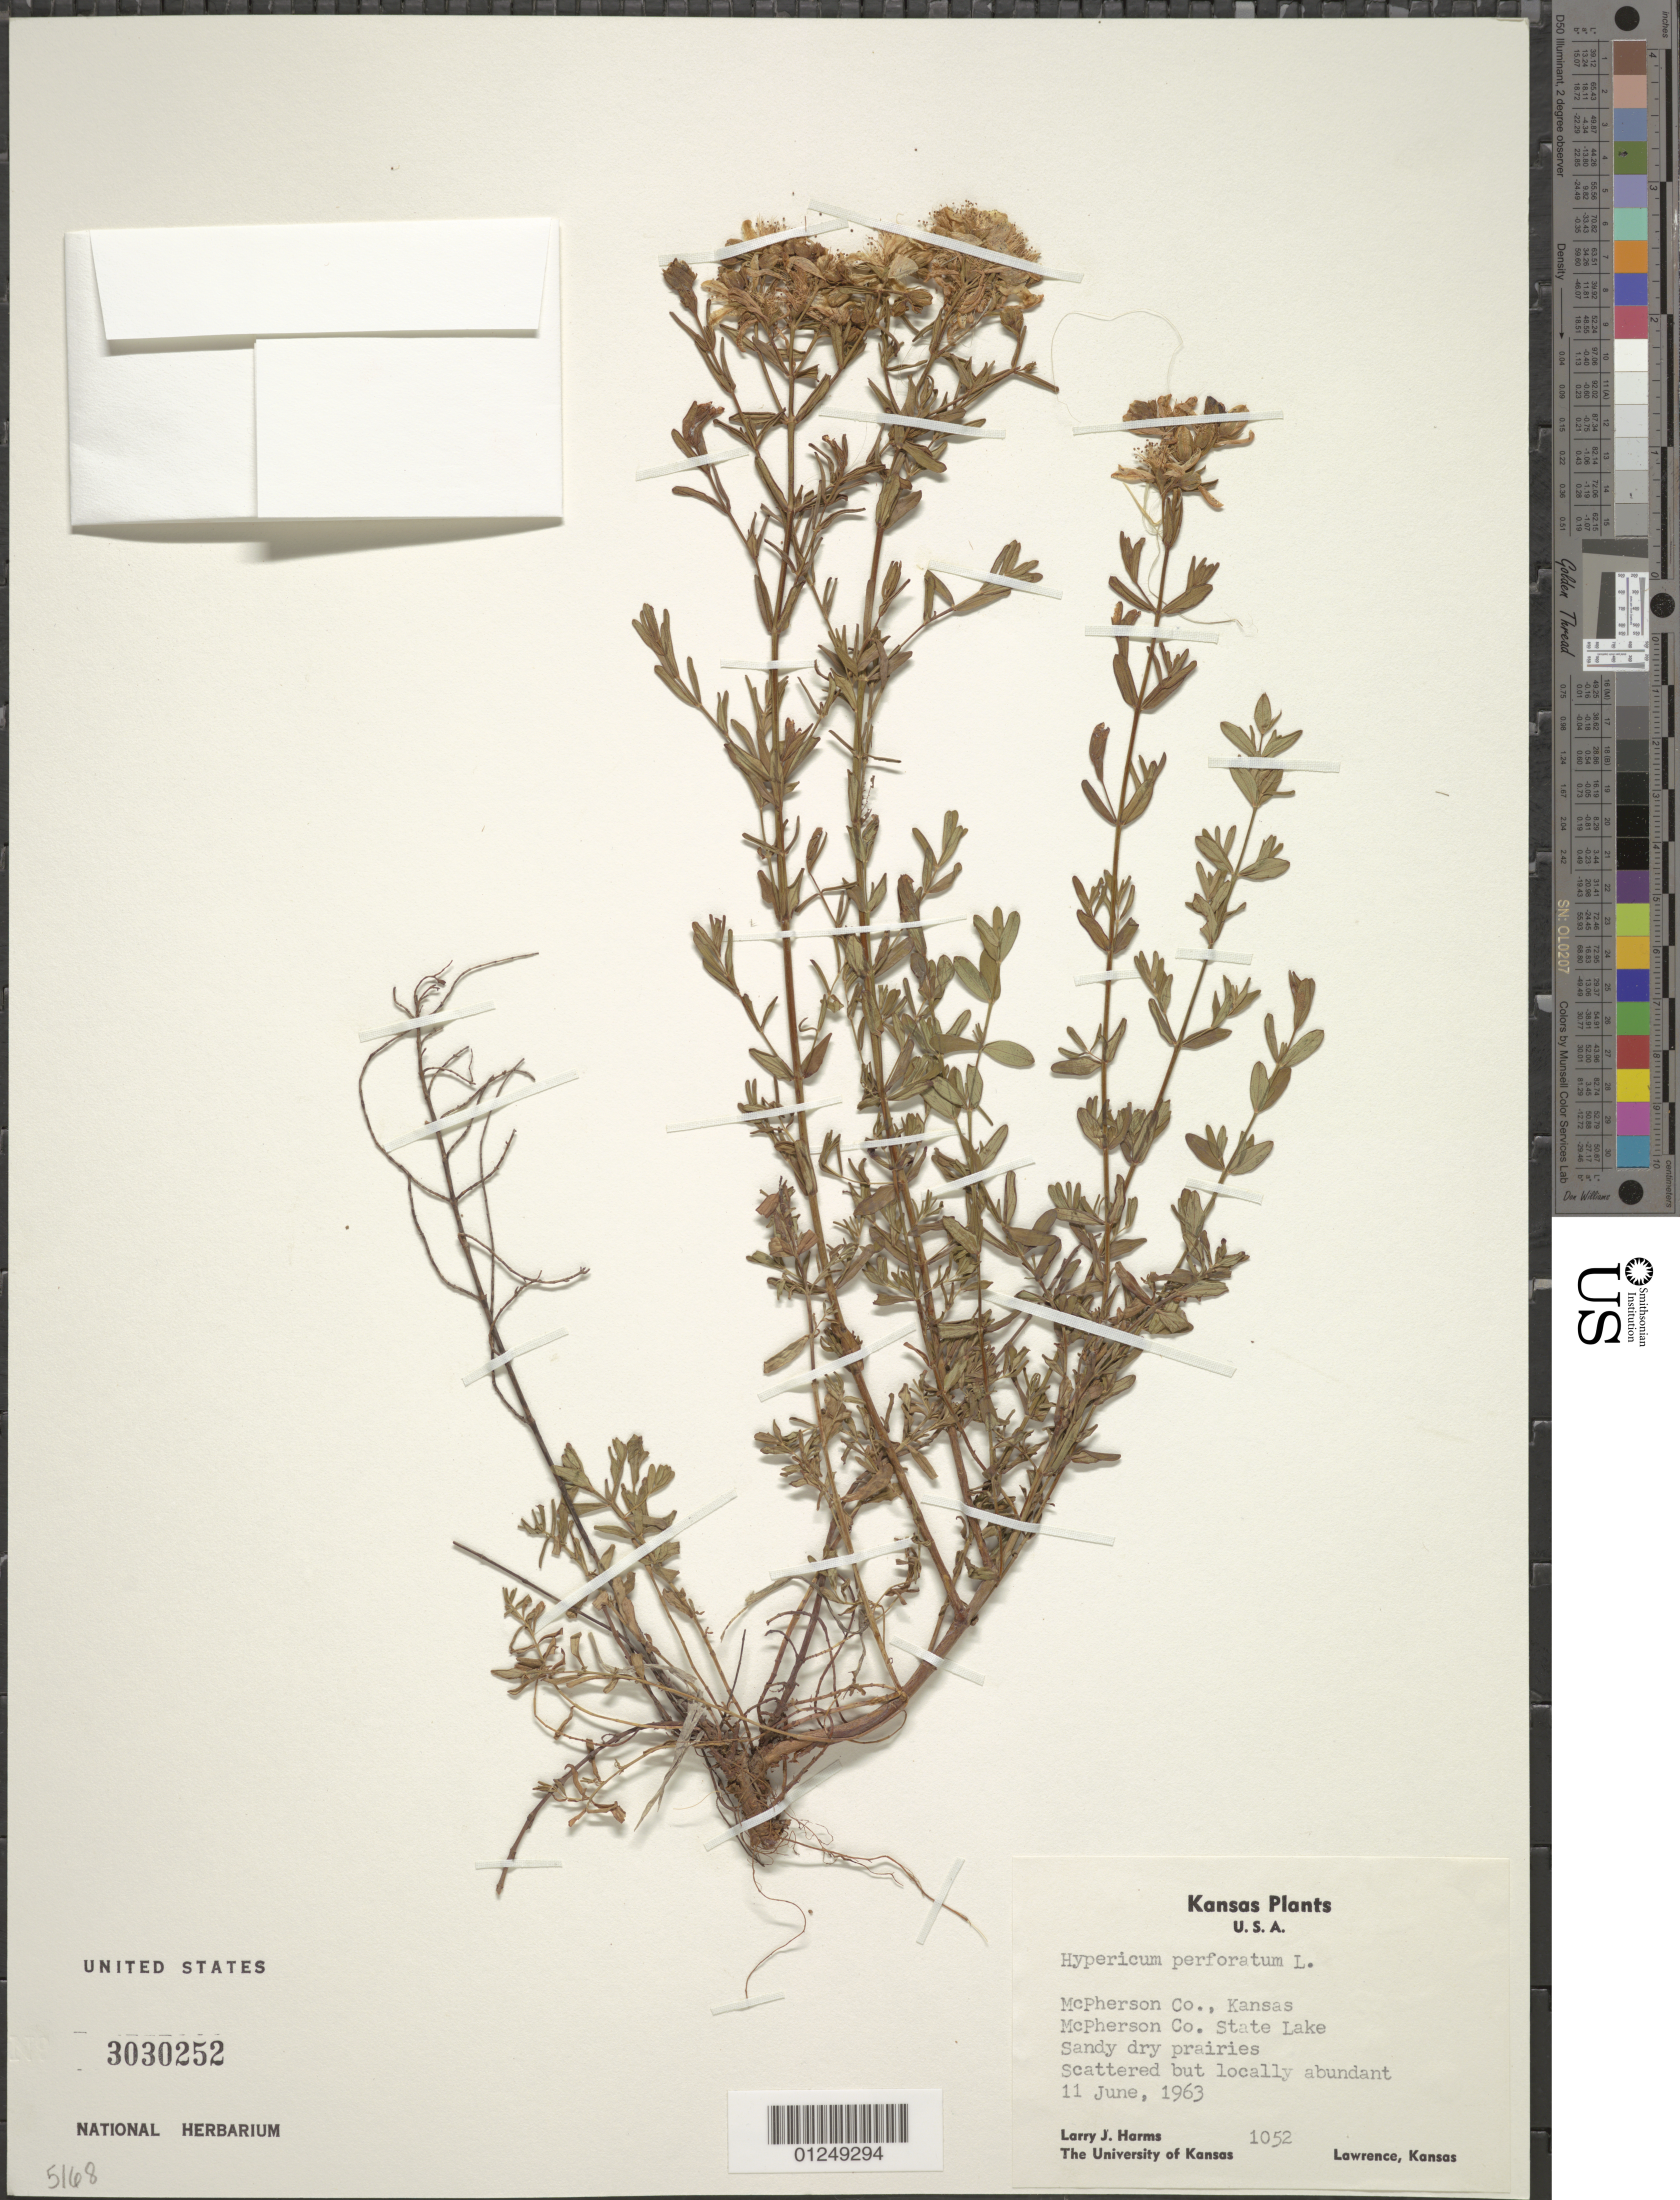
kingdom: Plantae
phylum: Tracheophyta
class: Magnoliopsida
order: Malpighiales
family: Hypericaceae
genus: Hypericum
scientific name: Hypericum perforatum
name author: L.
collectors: L. Harms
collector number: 1052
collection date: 1963-06-11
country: United States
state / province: Kansas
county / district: McPherson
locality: McPherson County State Lake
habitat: Sandy dry prairies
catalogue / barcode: US 3030252